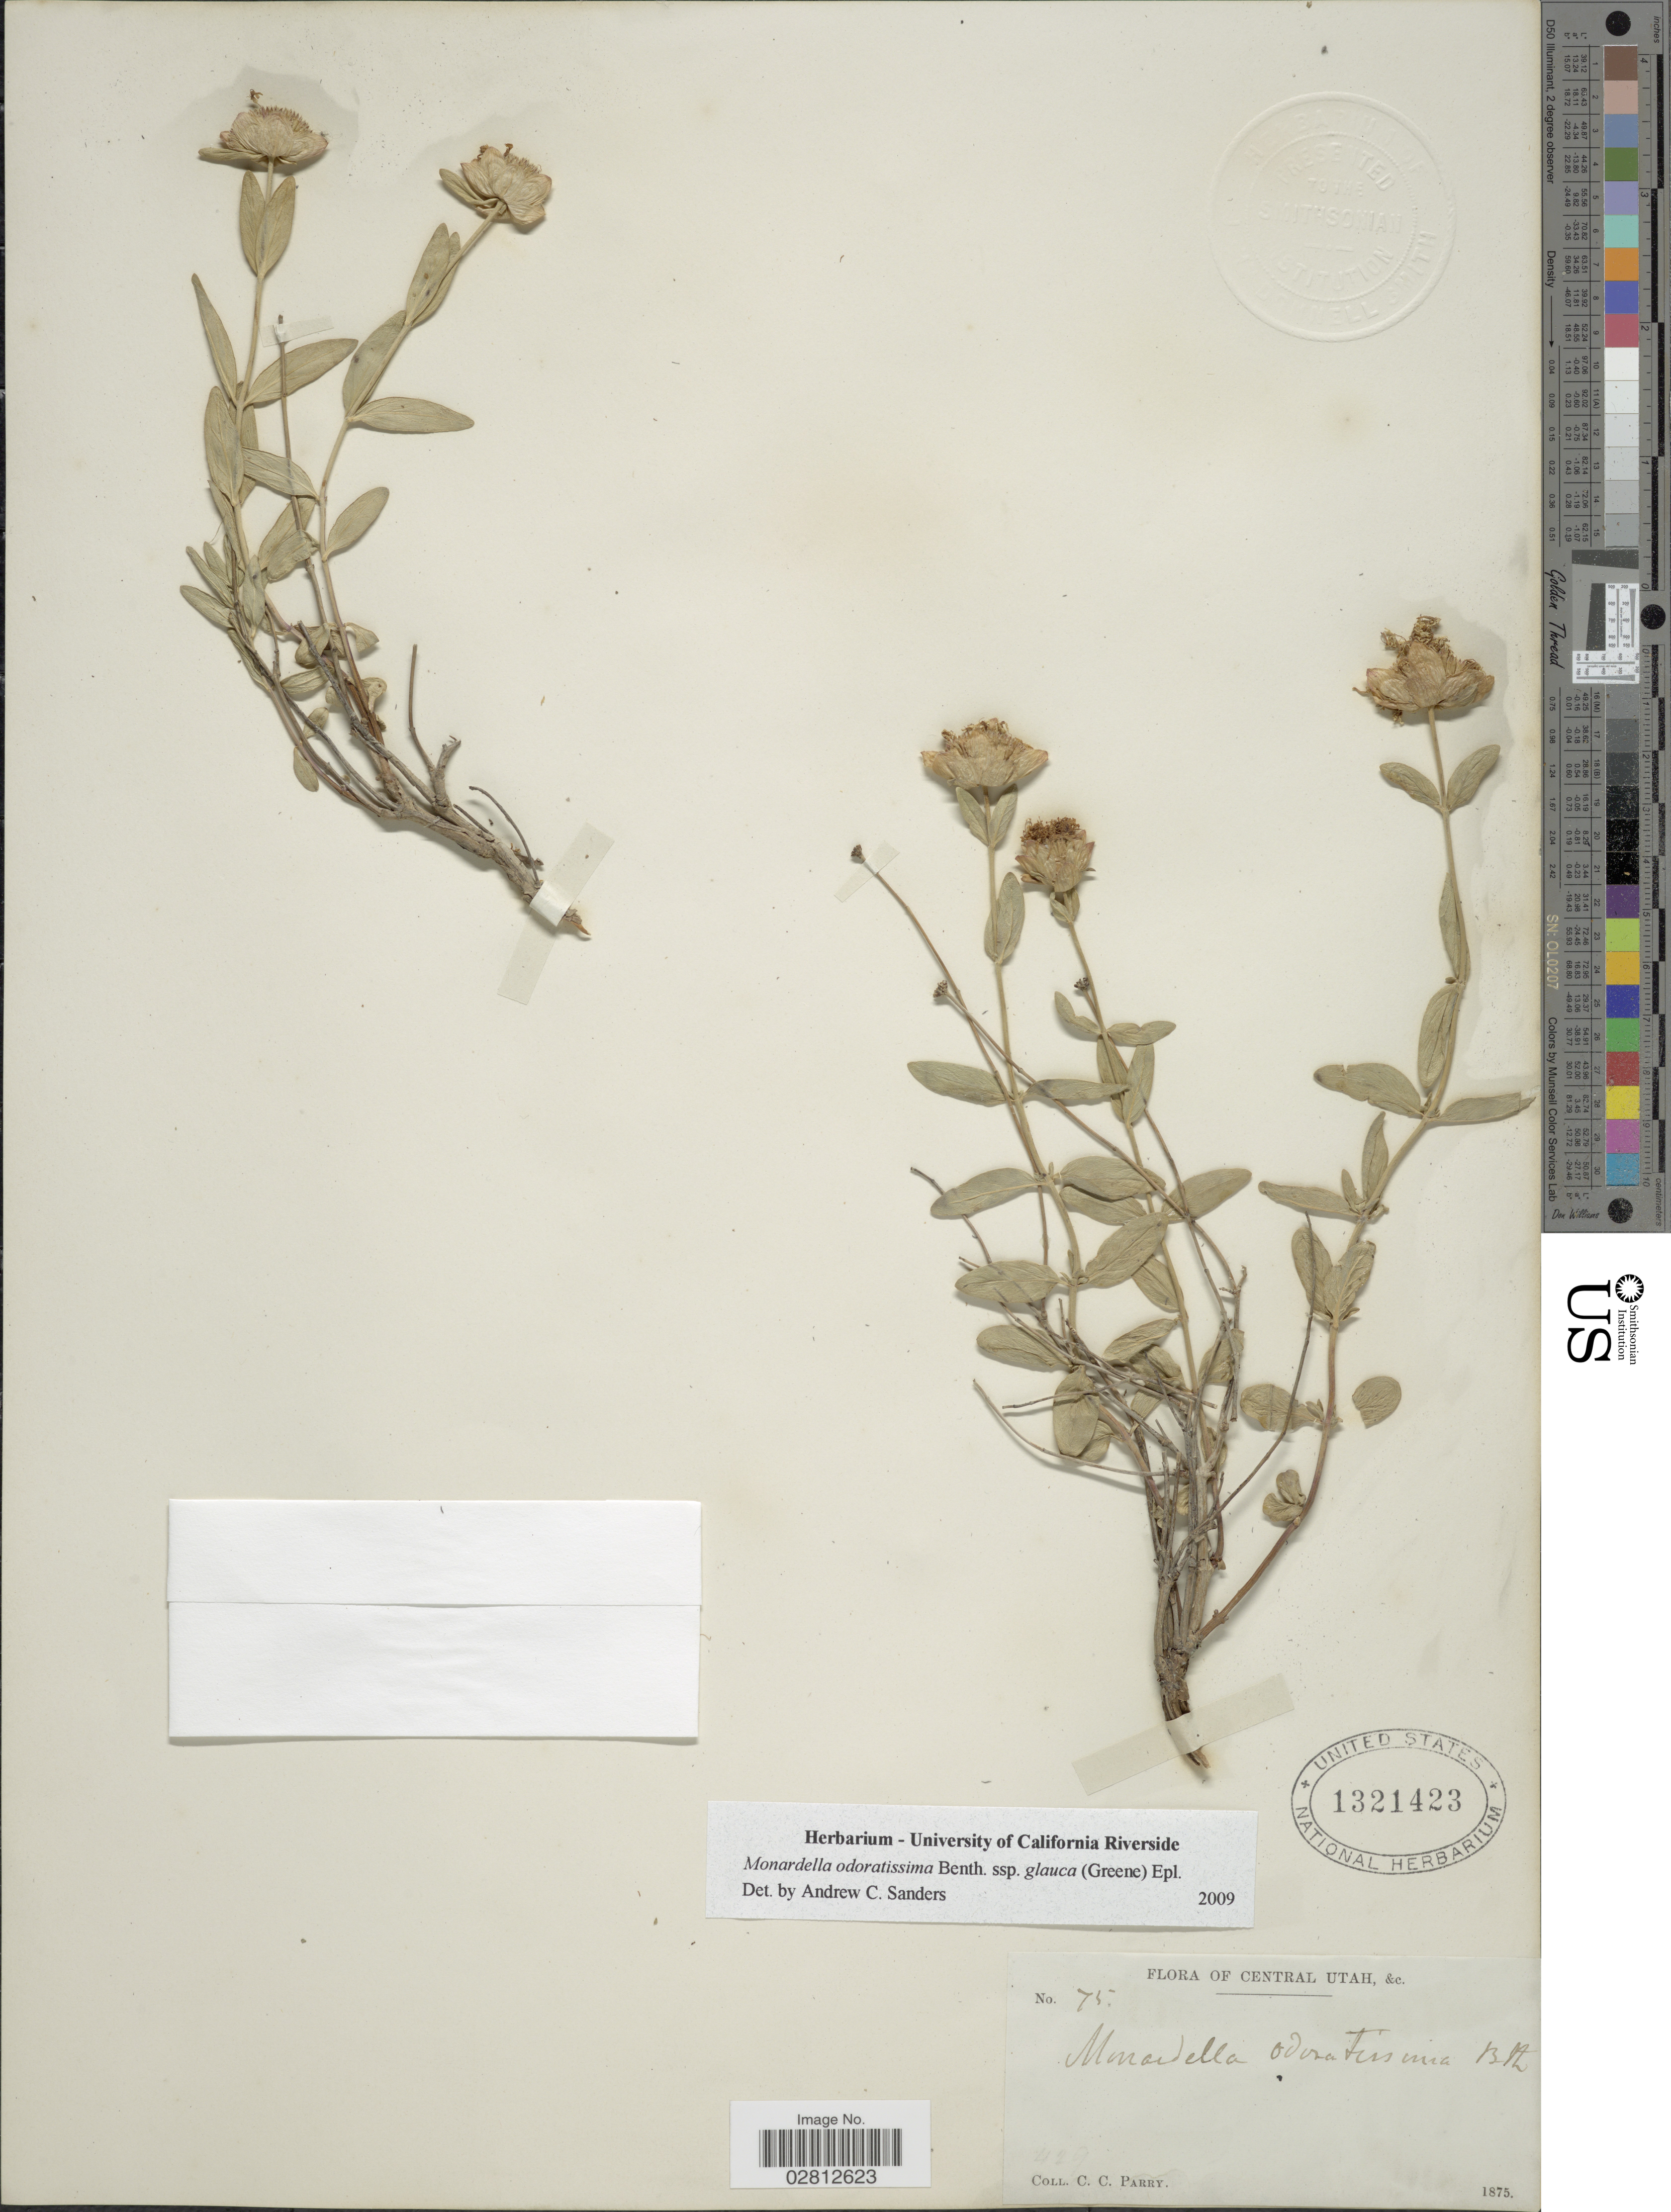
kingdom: Plantae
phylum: Tracheophyta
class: Magnoliopsida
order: Lamiales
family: Lamiaceae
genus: Monardella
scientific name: Monardella odoratissima subsp. glauca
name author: (Greene) Epling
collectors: C. C. Parry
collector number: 75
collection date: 1875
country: United States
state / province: Utah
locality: Central Utah.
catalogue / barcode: US 1321423